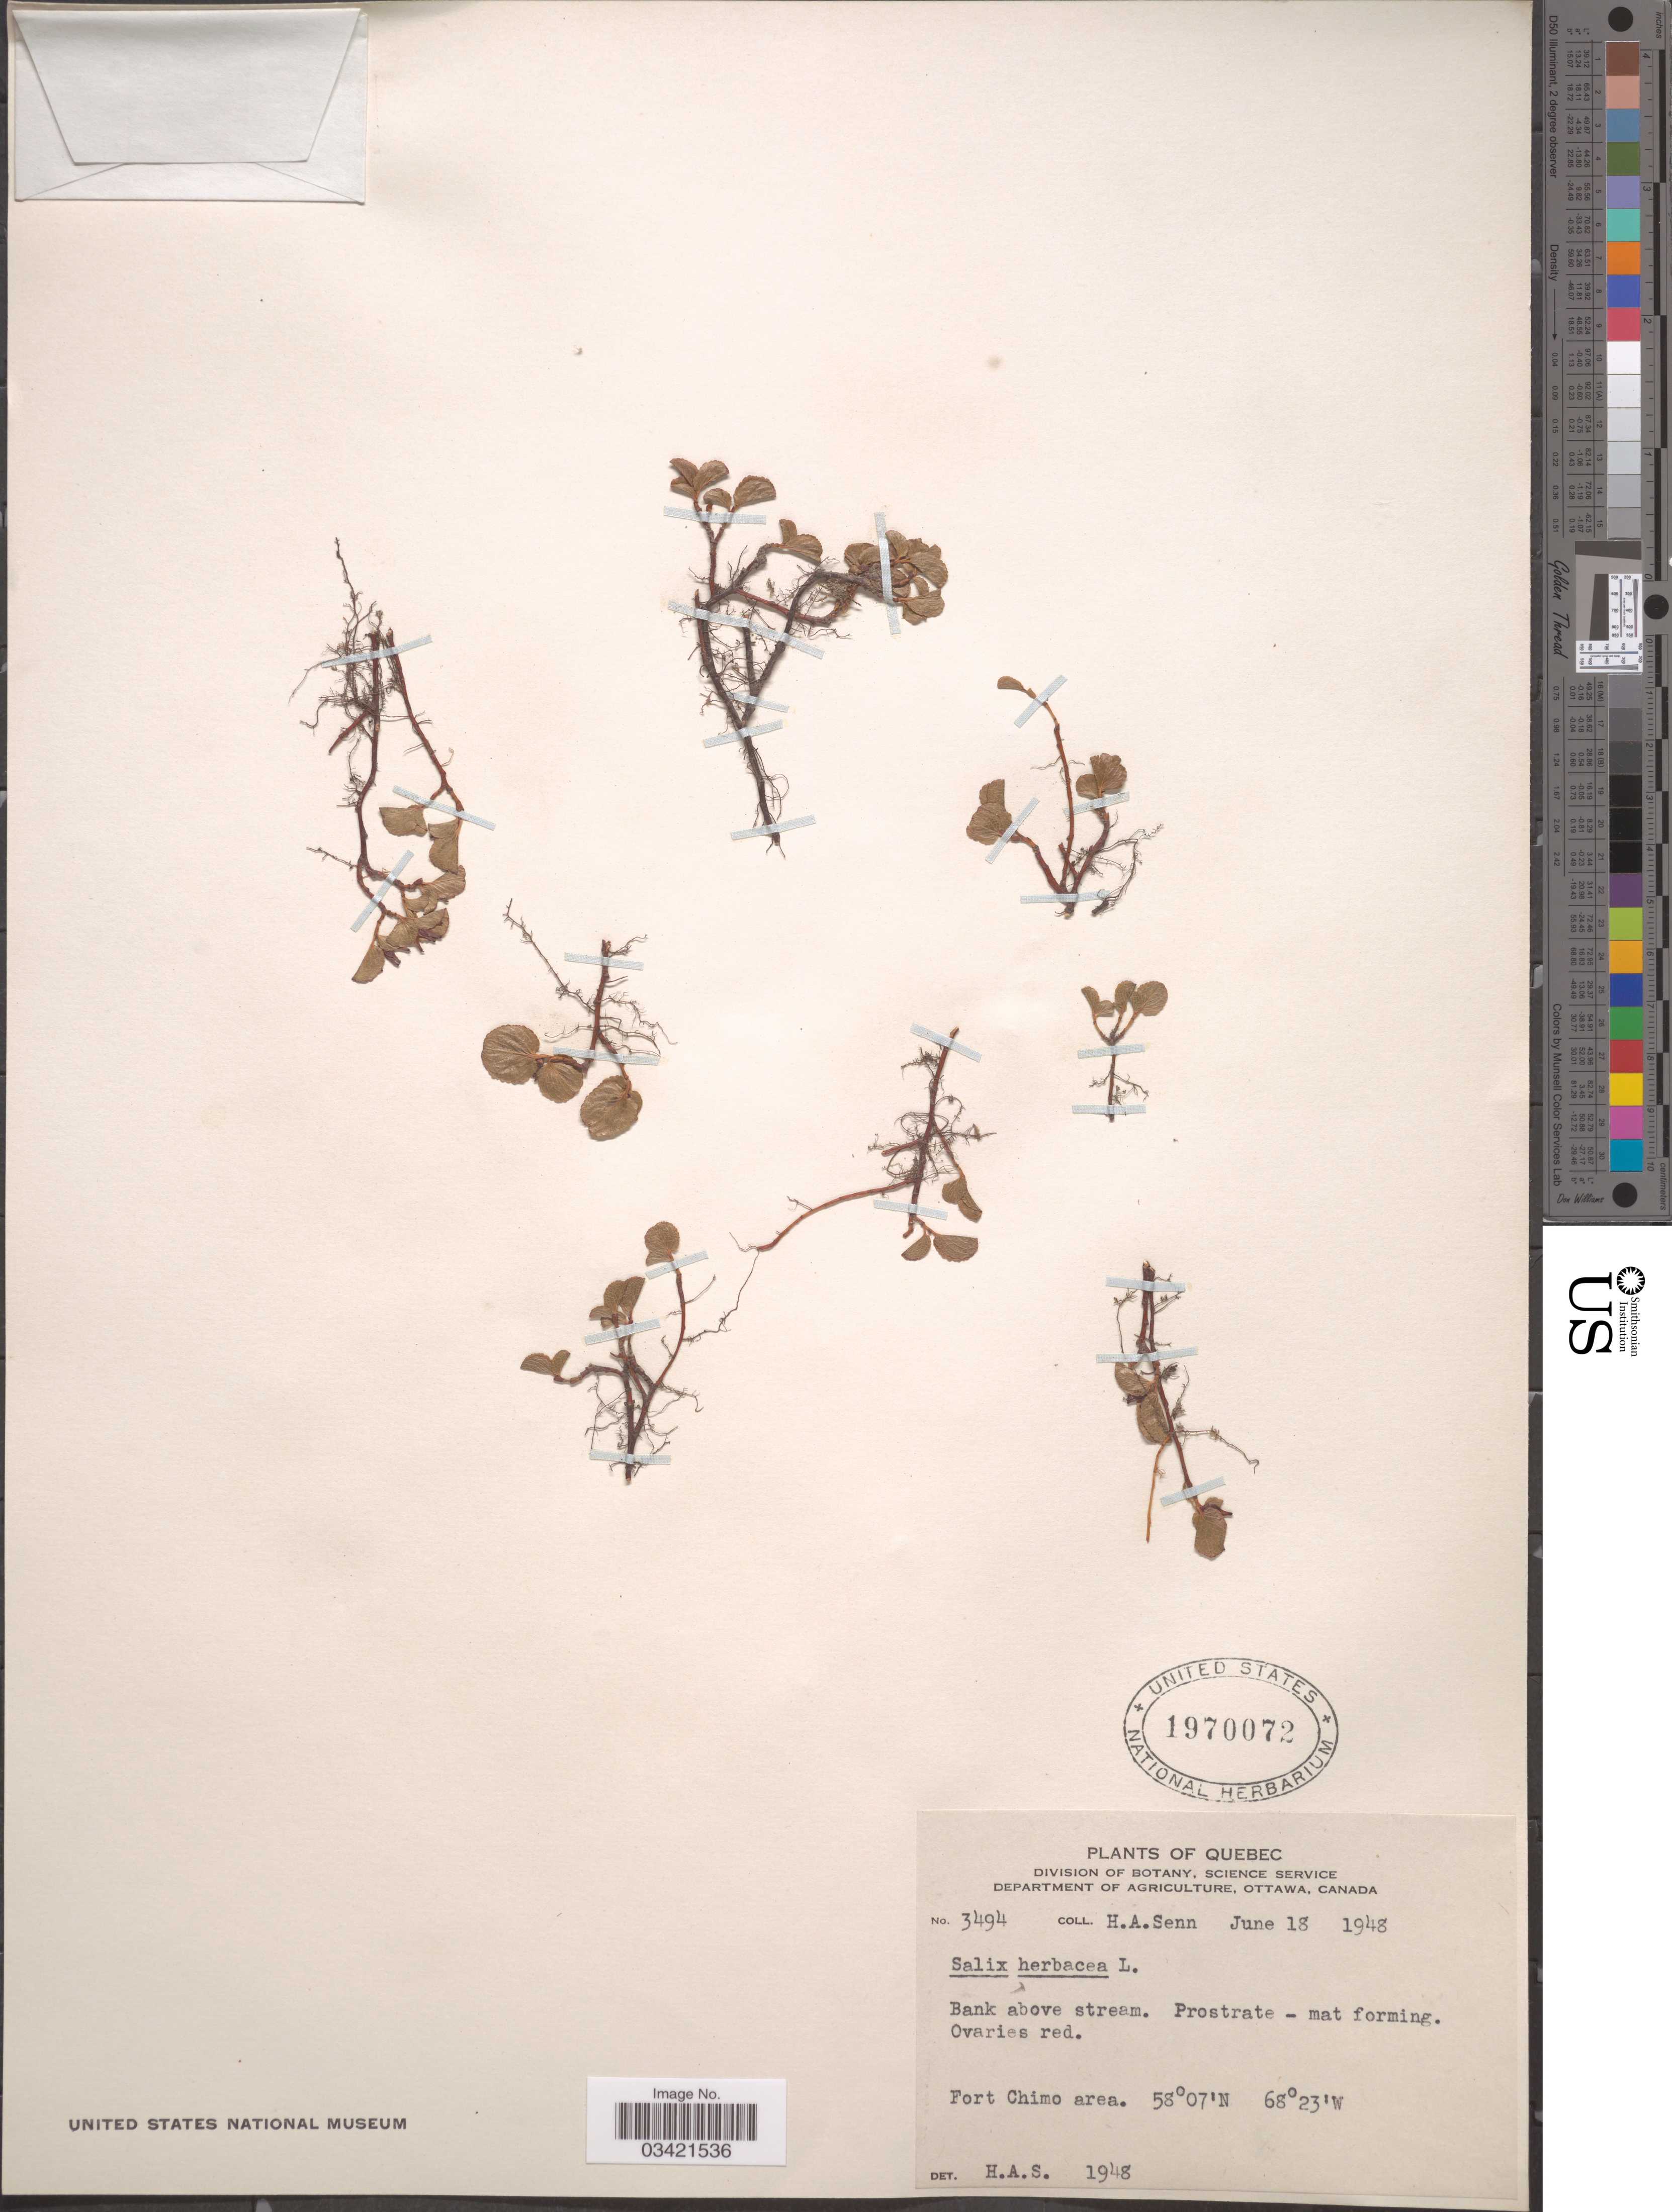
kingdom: Plantae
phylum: Tracheophyta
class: Magnoliopsida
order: Malpighiales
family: Salicaceae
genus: Salix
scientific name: Salix herbacea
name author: L.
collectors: H. Senn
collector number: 3494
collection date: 1948-06-18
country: Canada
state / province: Quebec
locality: Bank above stream. Fort Chimo area.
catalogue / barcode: US 1970072